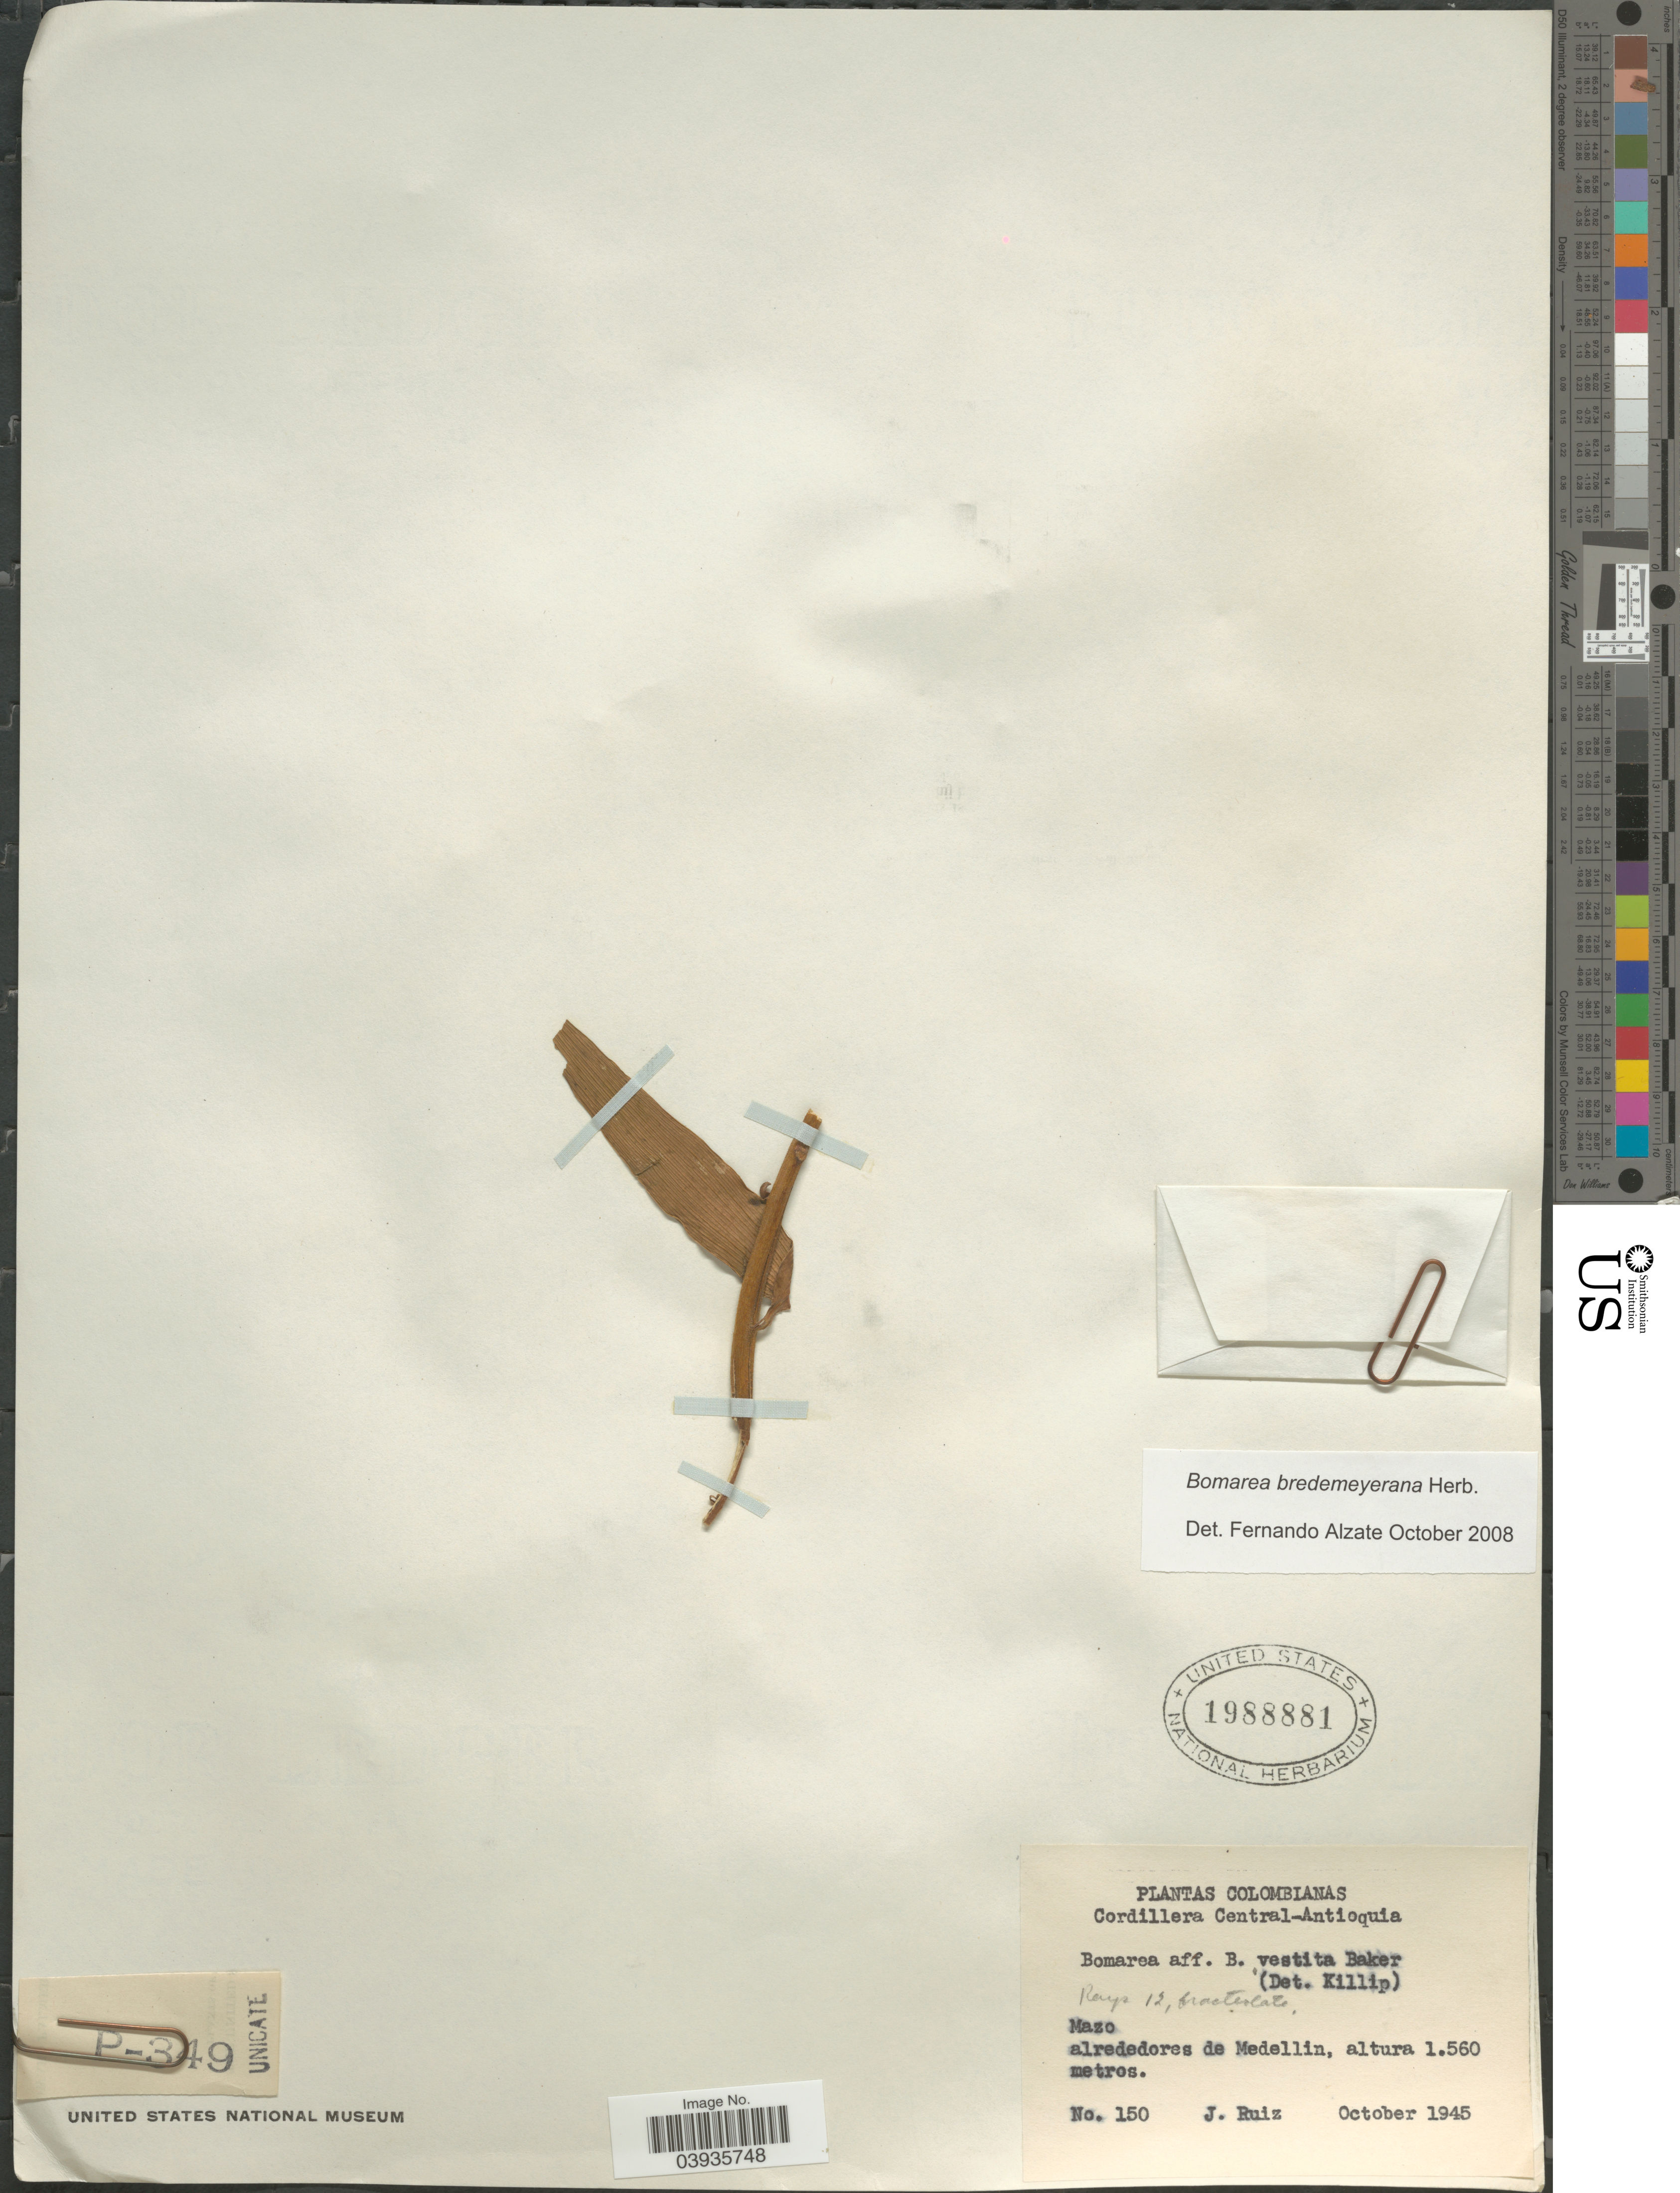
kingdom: Plantae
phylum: Tracheophyta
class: Liliopsida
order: Liliales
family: Alstroemeriaceae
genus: Bomarea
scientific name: Bomarea bredemeyeriana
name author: Herb.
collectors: J. Ruiz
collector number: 150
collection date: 1945-10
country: Colombia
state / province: Antioquia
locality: Cordillera Central. Mazo alrededores de Medellin.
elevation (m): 1560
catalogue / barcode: US 1988881